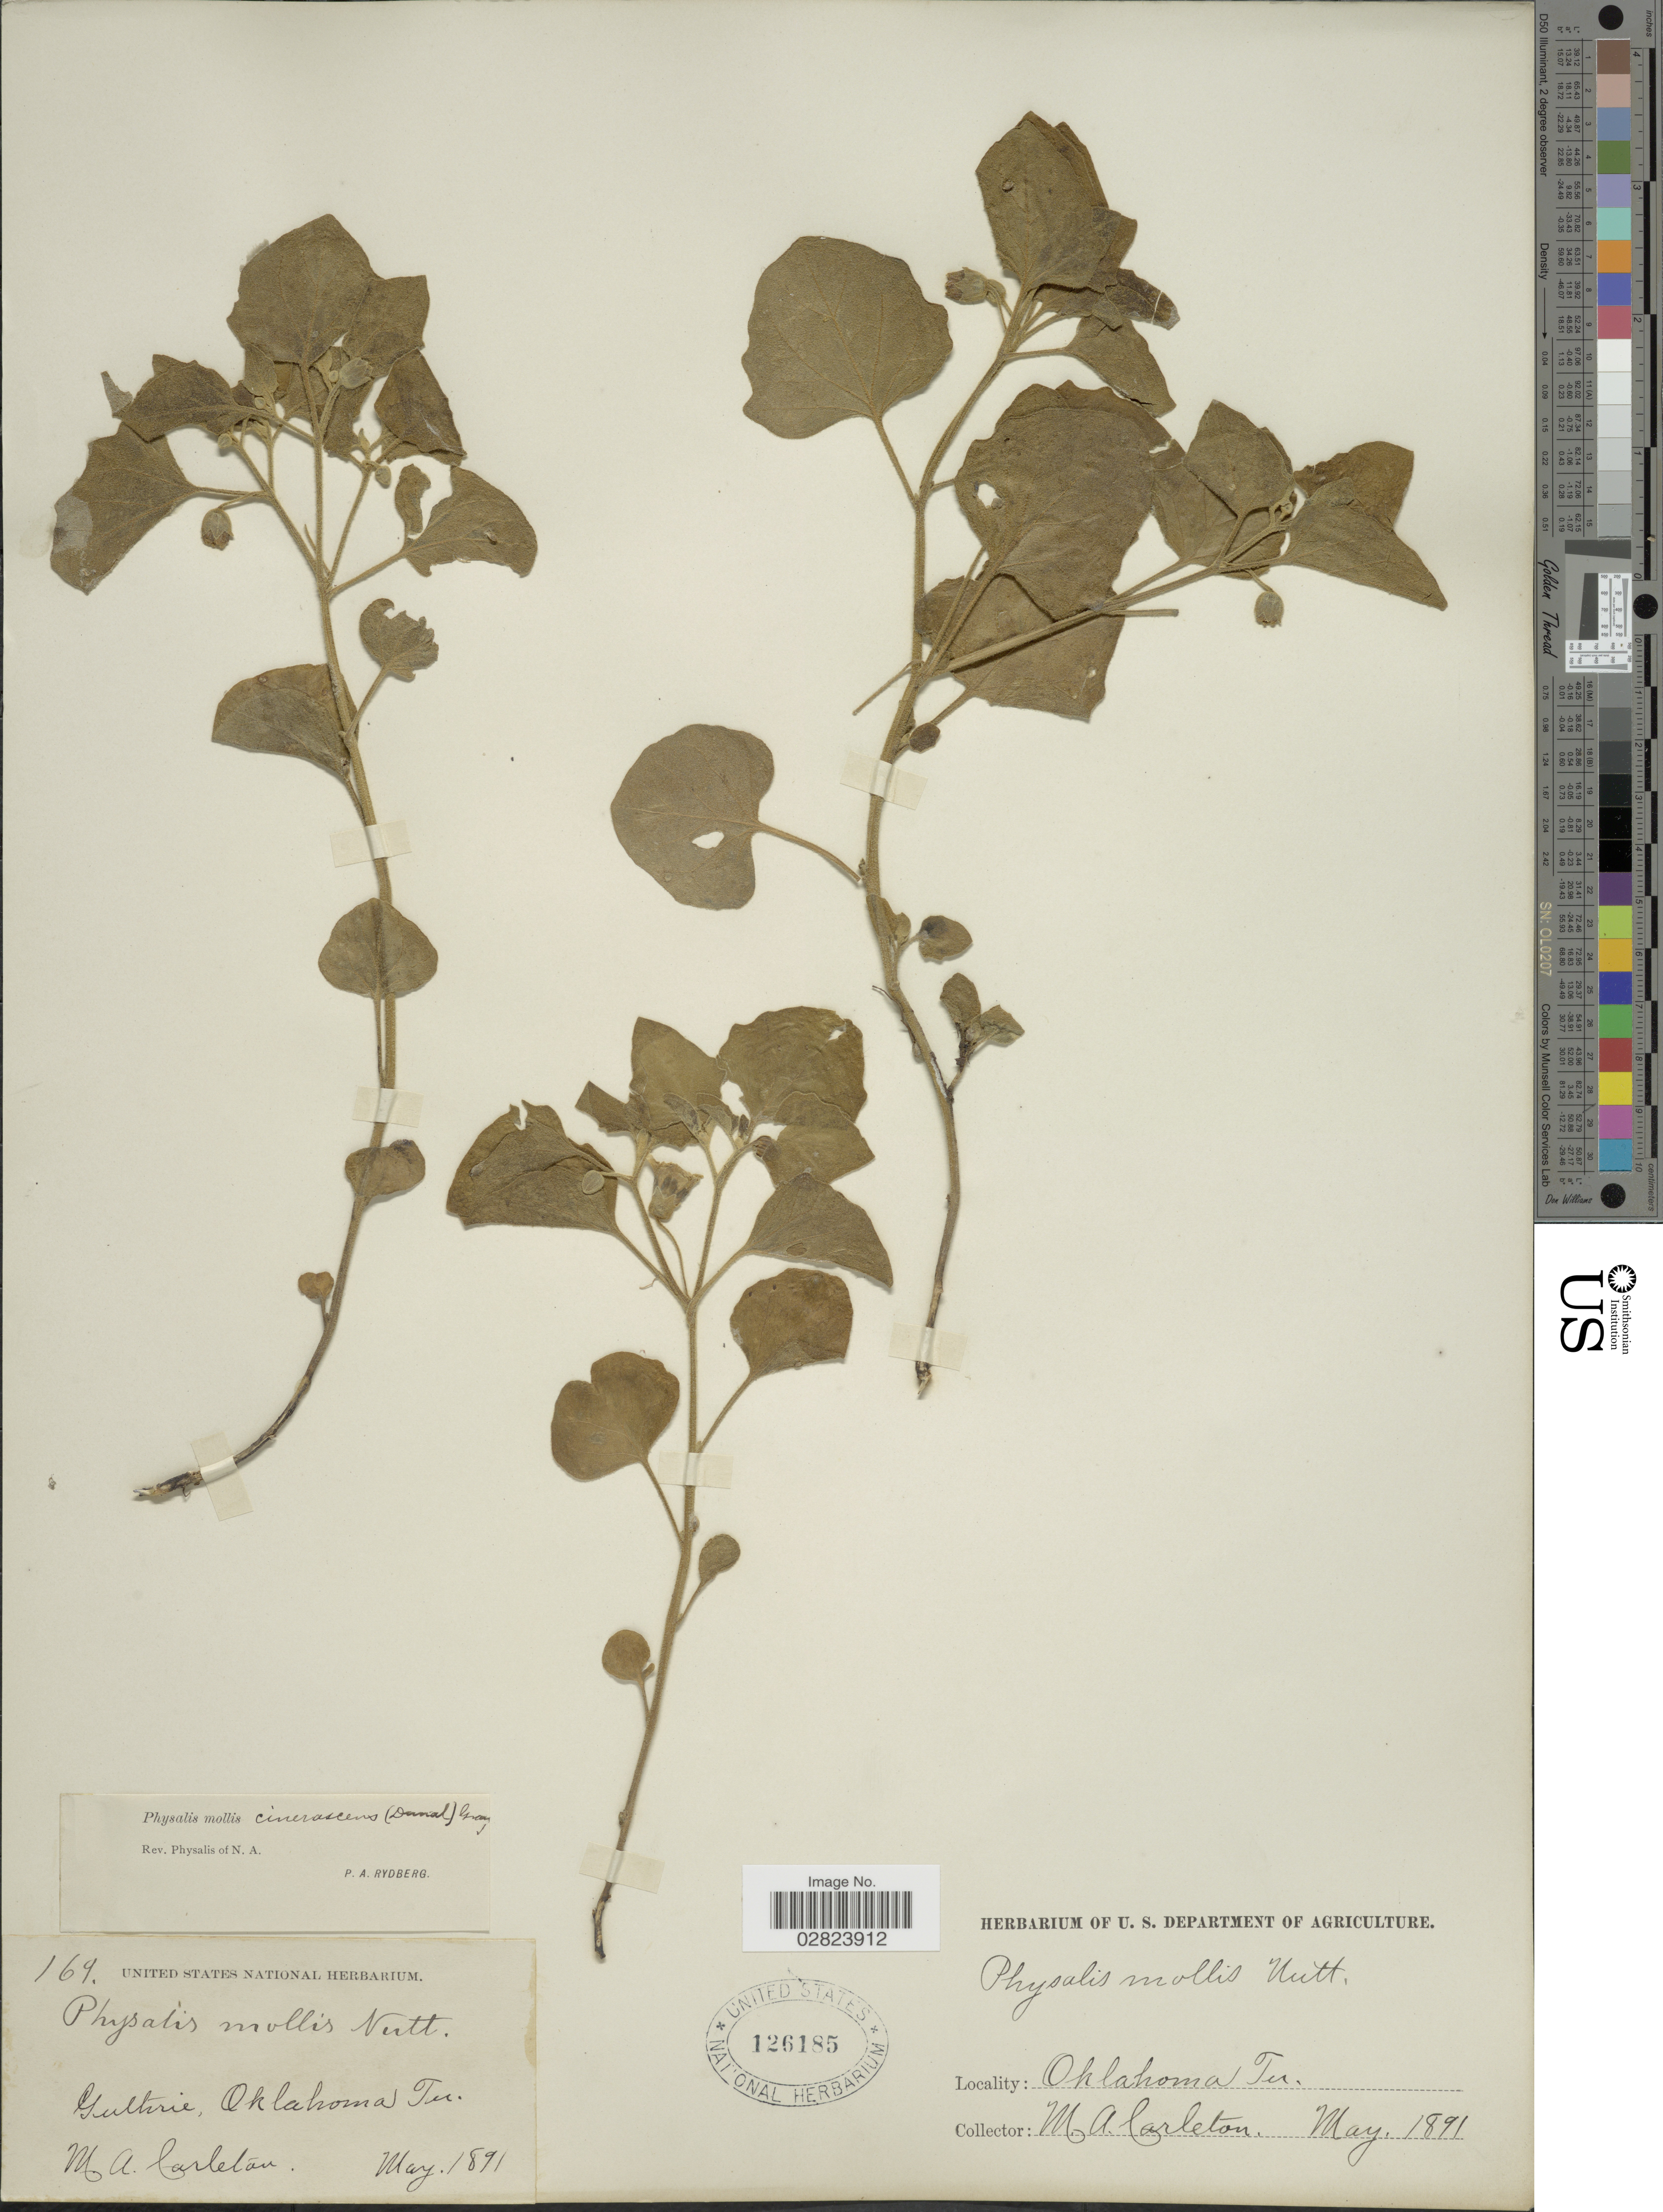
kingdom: Plantae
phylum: Tracheophyta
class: Magnoliopsida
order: Solanales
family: Solanaceae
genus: Physalis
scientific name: Physalis mollis var. cinerascens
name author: (Dunal) A. Gray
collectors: M. A. Carleton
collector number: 169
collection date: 1891-05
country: United States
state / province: Oklahoma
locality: Guthrie, Oklahoma Ter.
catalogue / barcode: US 126185